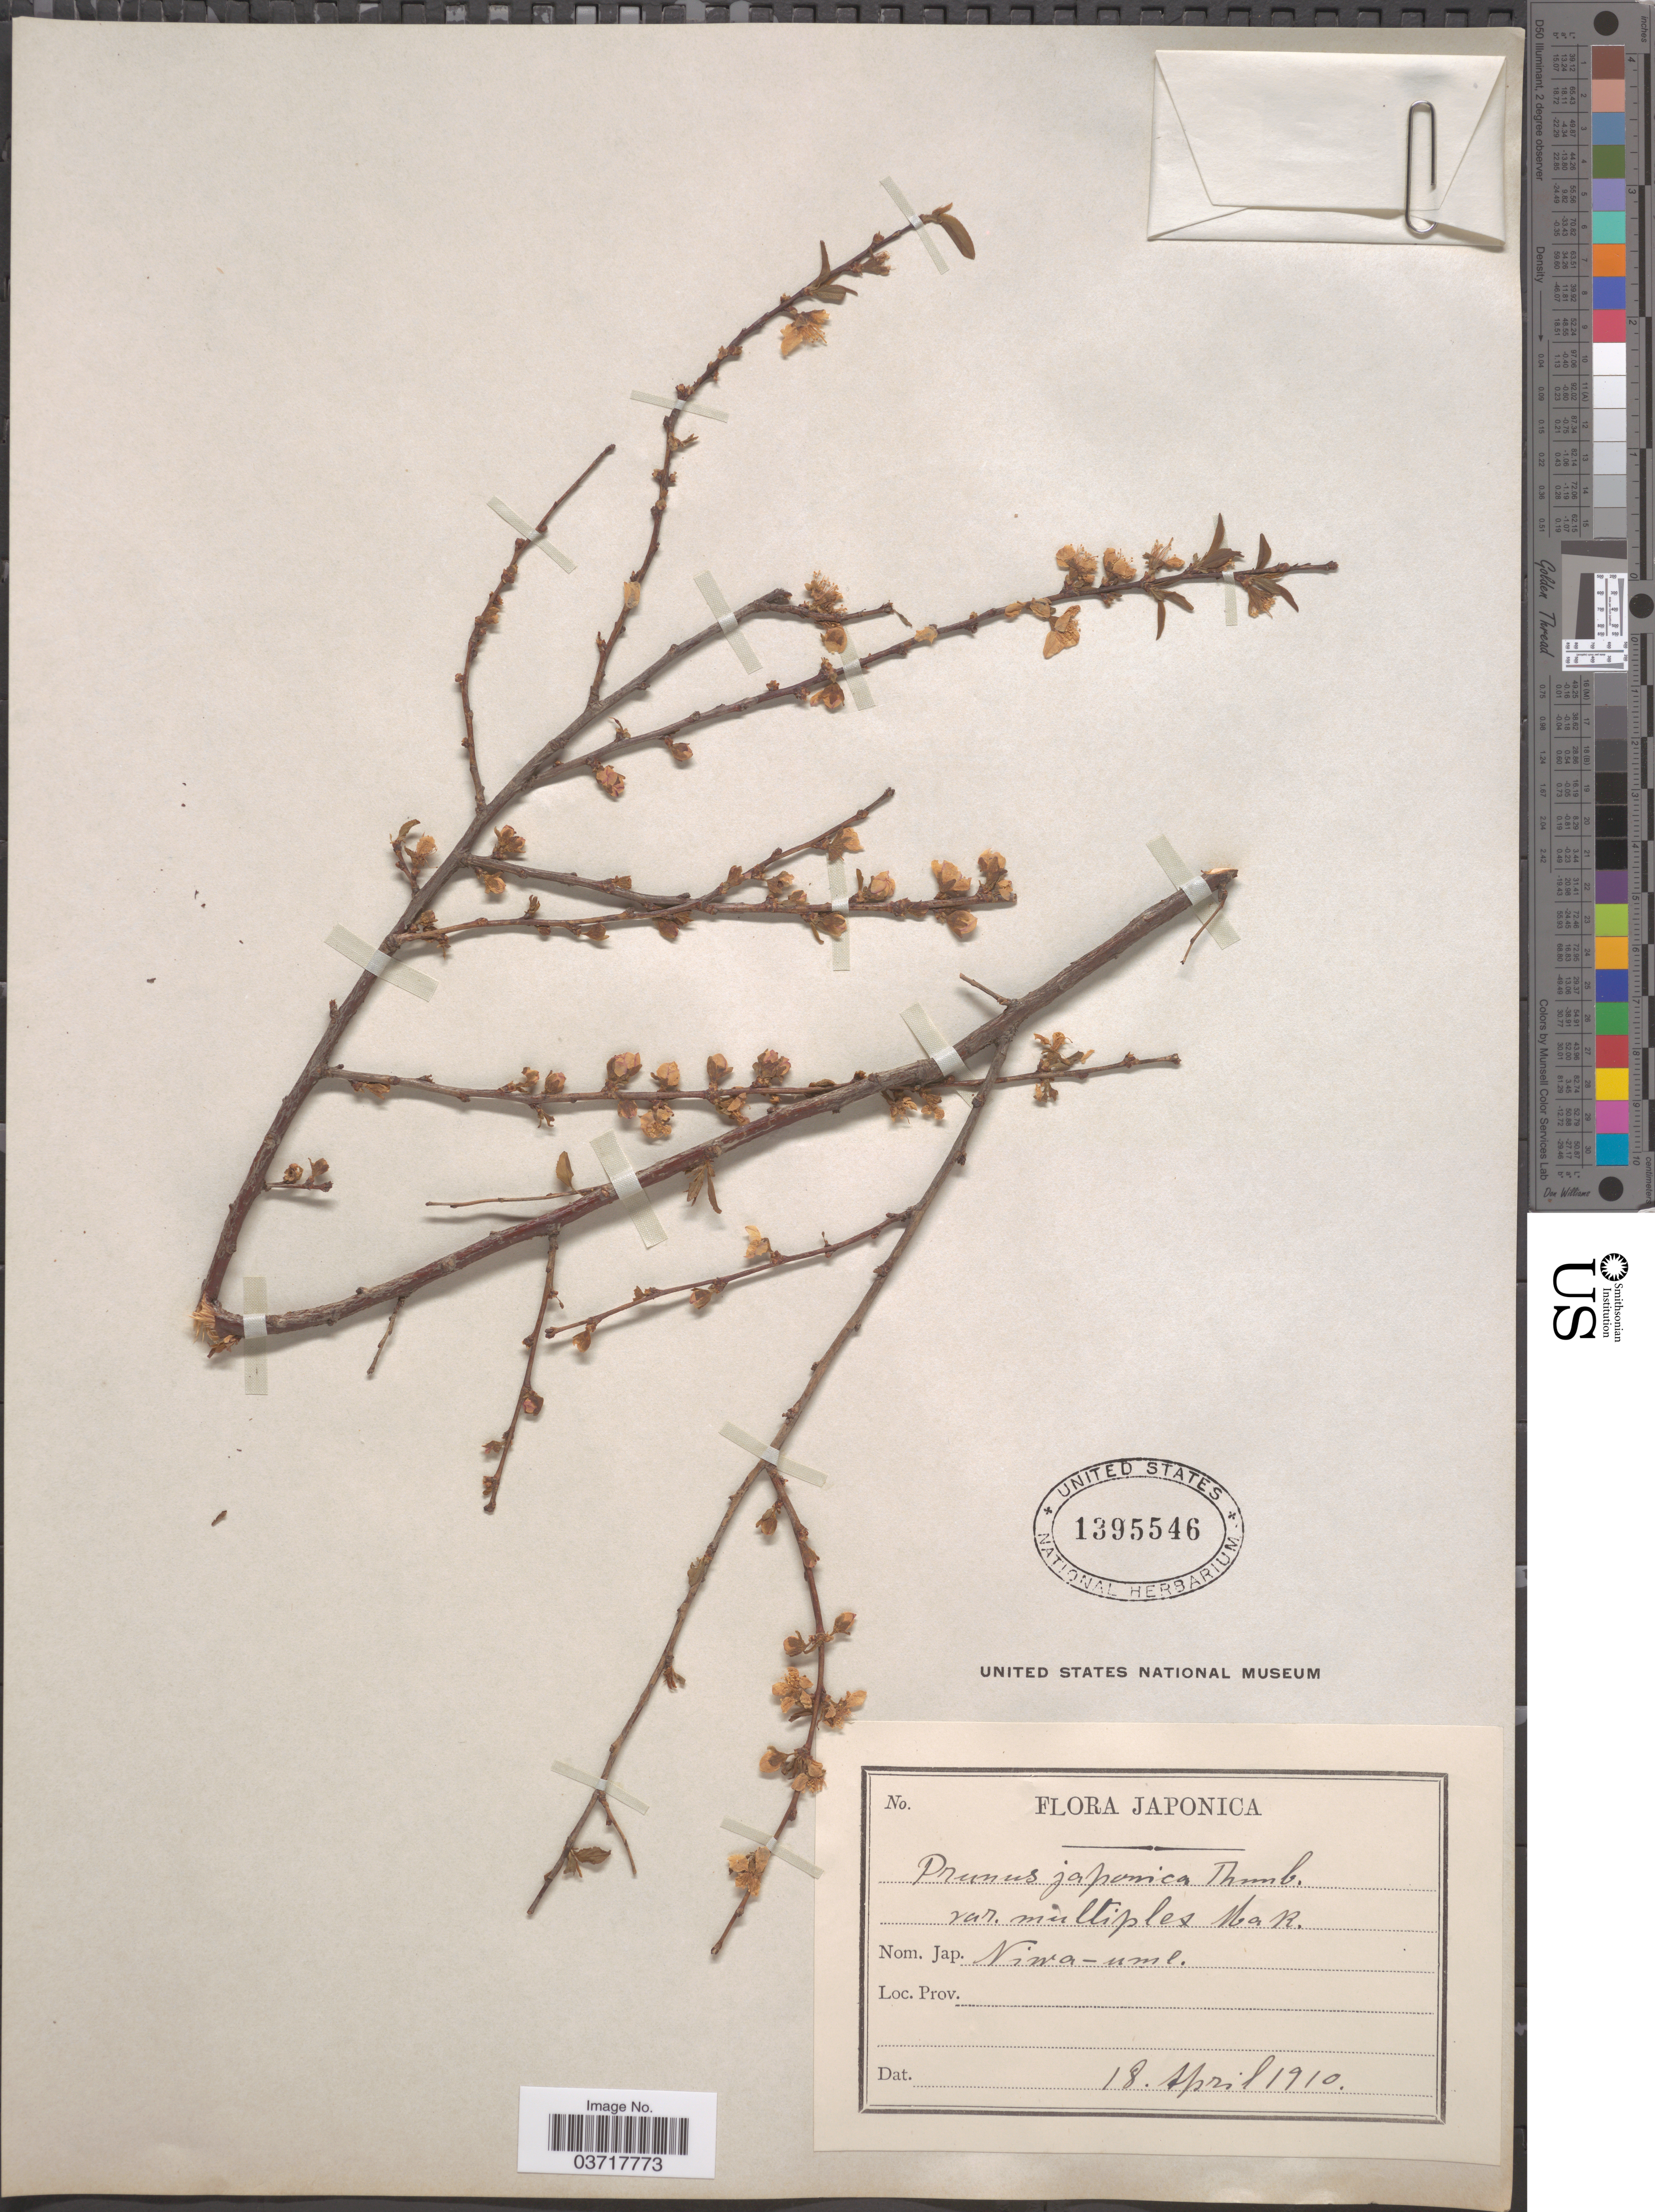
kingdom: Plantae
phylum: Tracheophyta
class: Magnoliopsida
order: Rosales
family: Rosaceae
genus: Prunus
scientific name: Prunus japonica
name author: Thunb.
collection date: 1910-04-18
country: Japan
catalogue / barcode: US 1395546